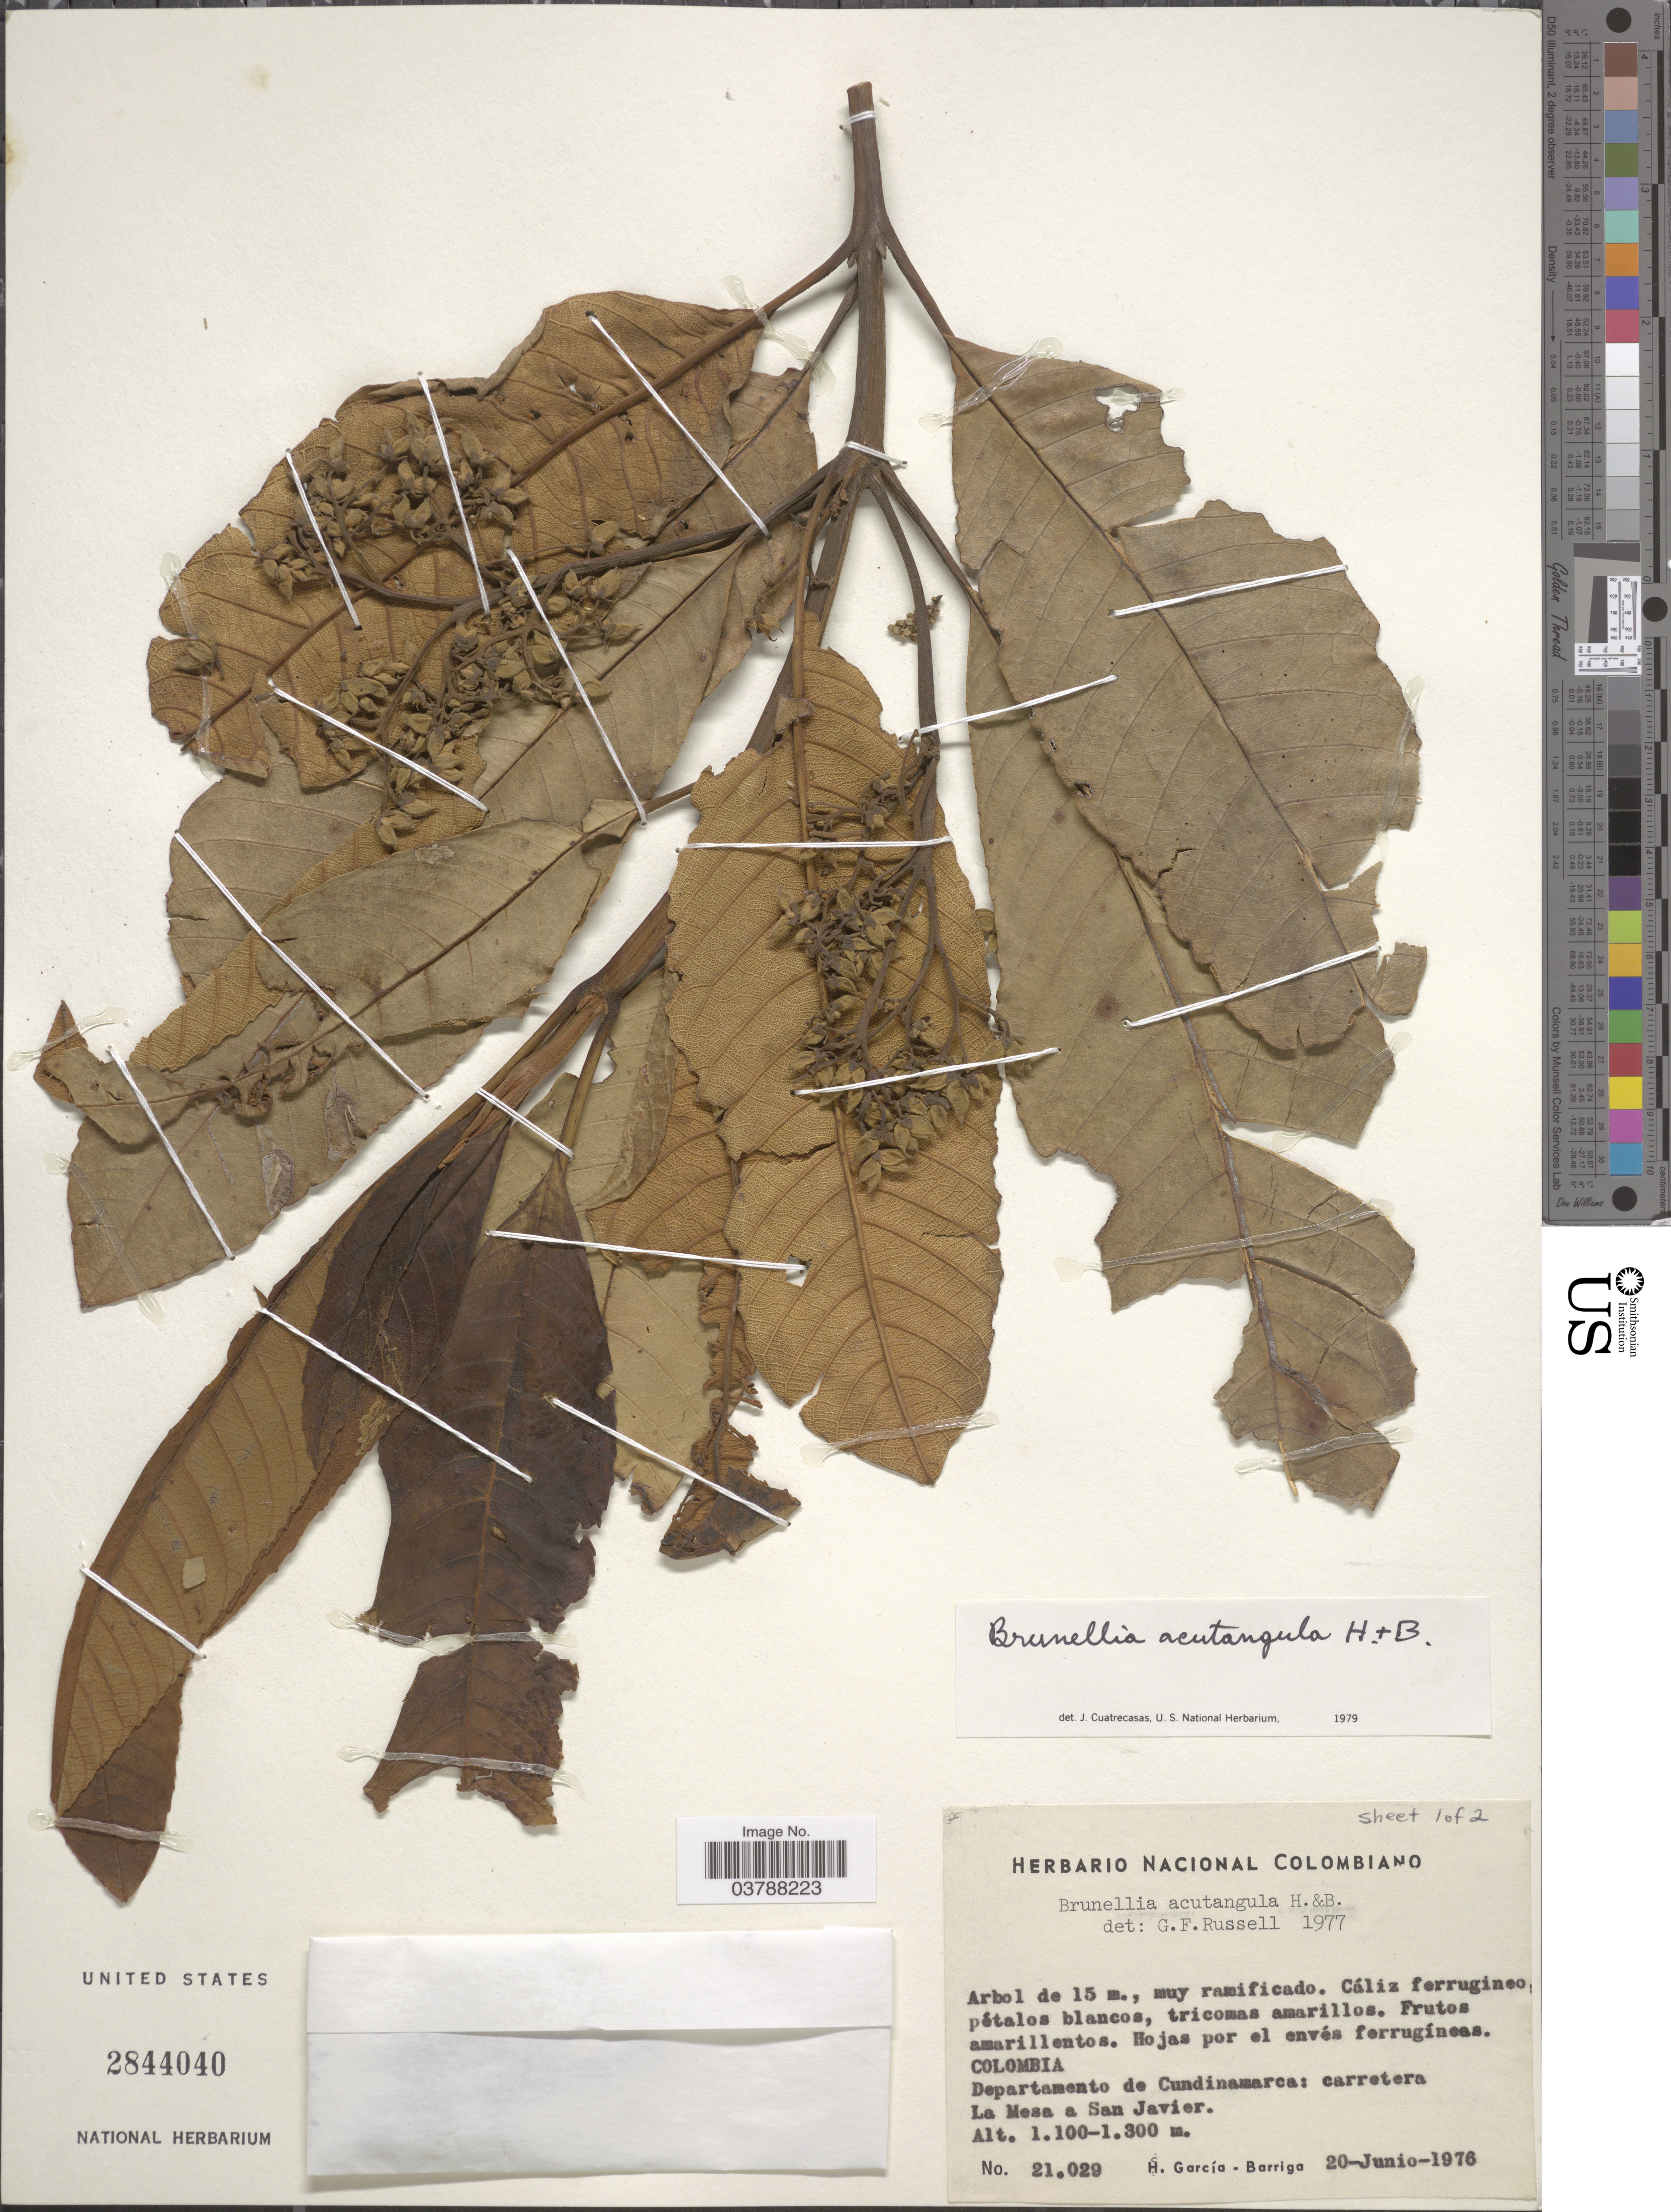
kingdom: Plantae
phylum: Tracheophyta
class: Magnoliopsida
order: Oxalidales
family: Brunelliaceae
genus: Brunellia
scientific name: Brunellia acutangula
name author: Humb. & Bonpl.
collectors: H. García Barriga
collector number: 21029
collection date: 1976-06-20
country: Colombia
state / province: Cundinamarca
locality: Departamento de Cundinamarca: carretera La Mesa a San Javier.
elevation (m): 1100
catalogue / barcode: US 2844040